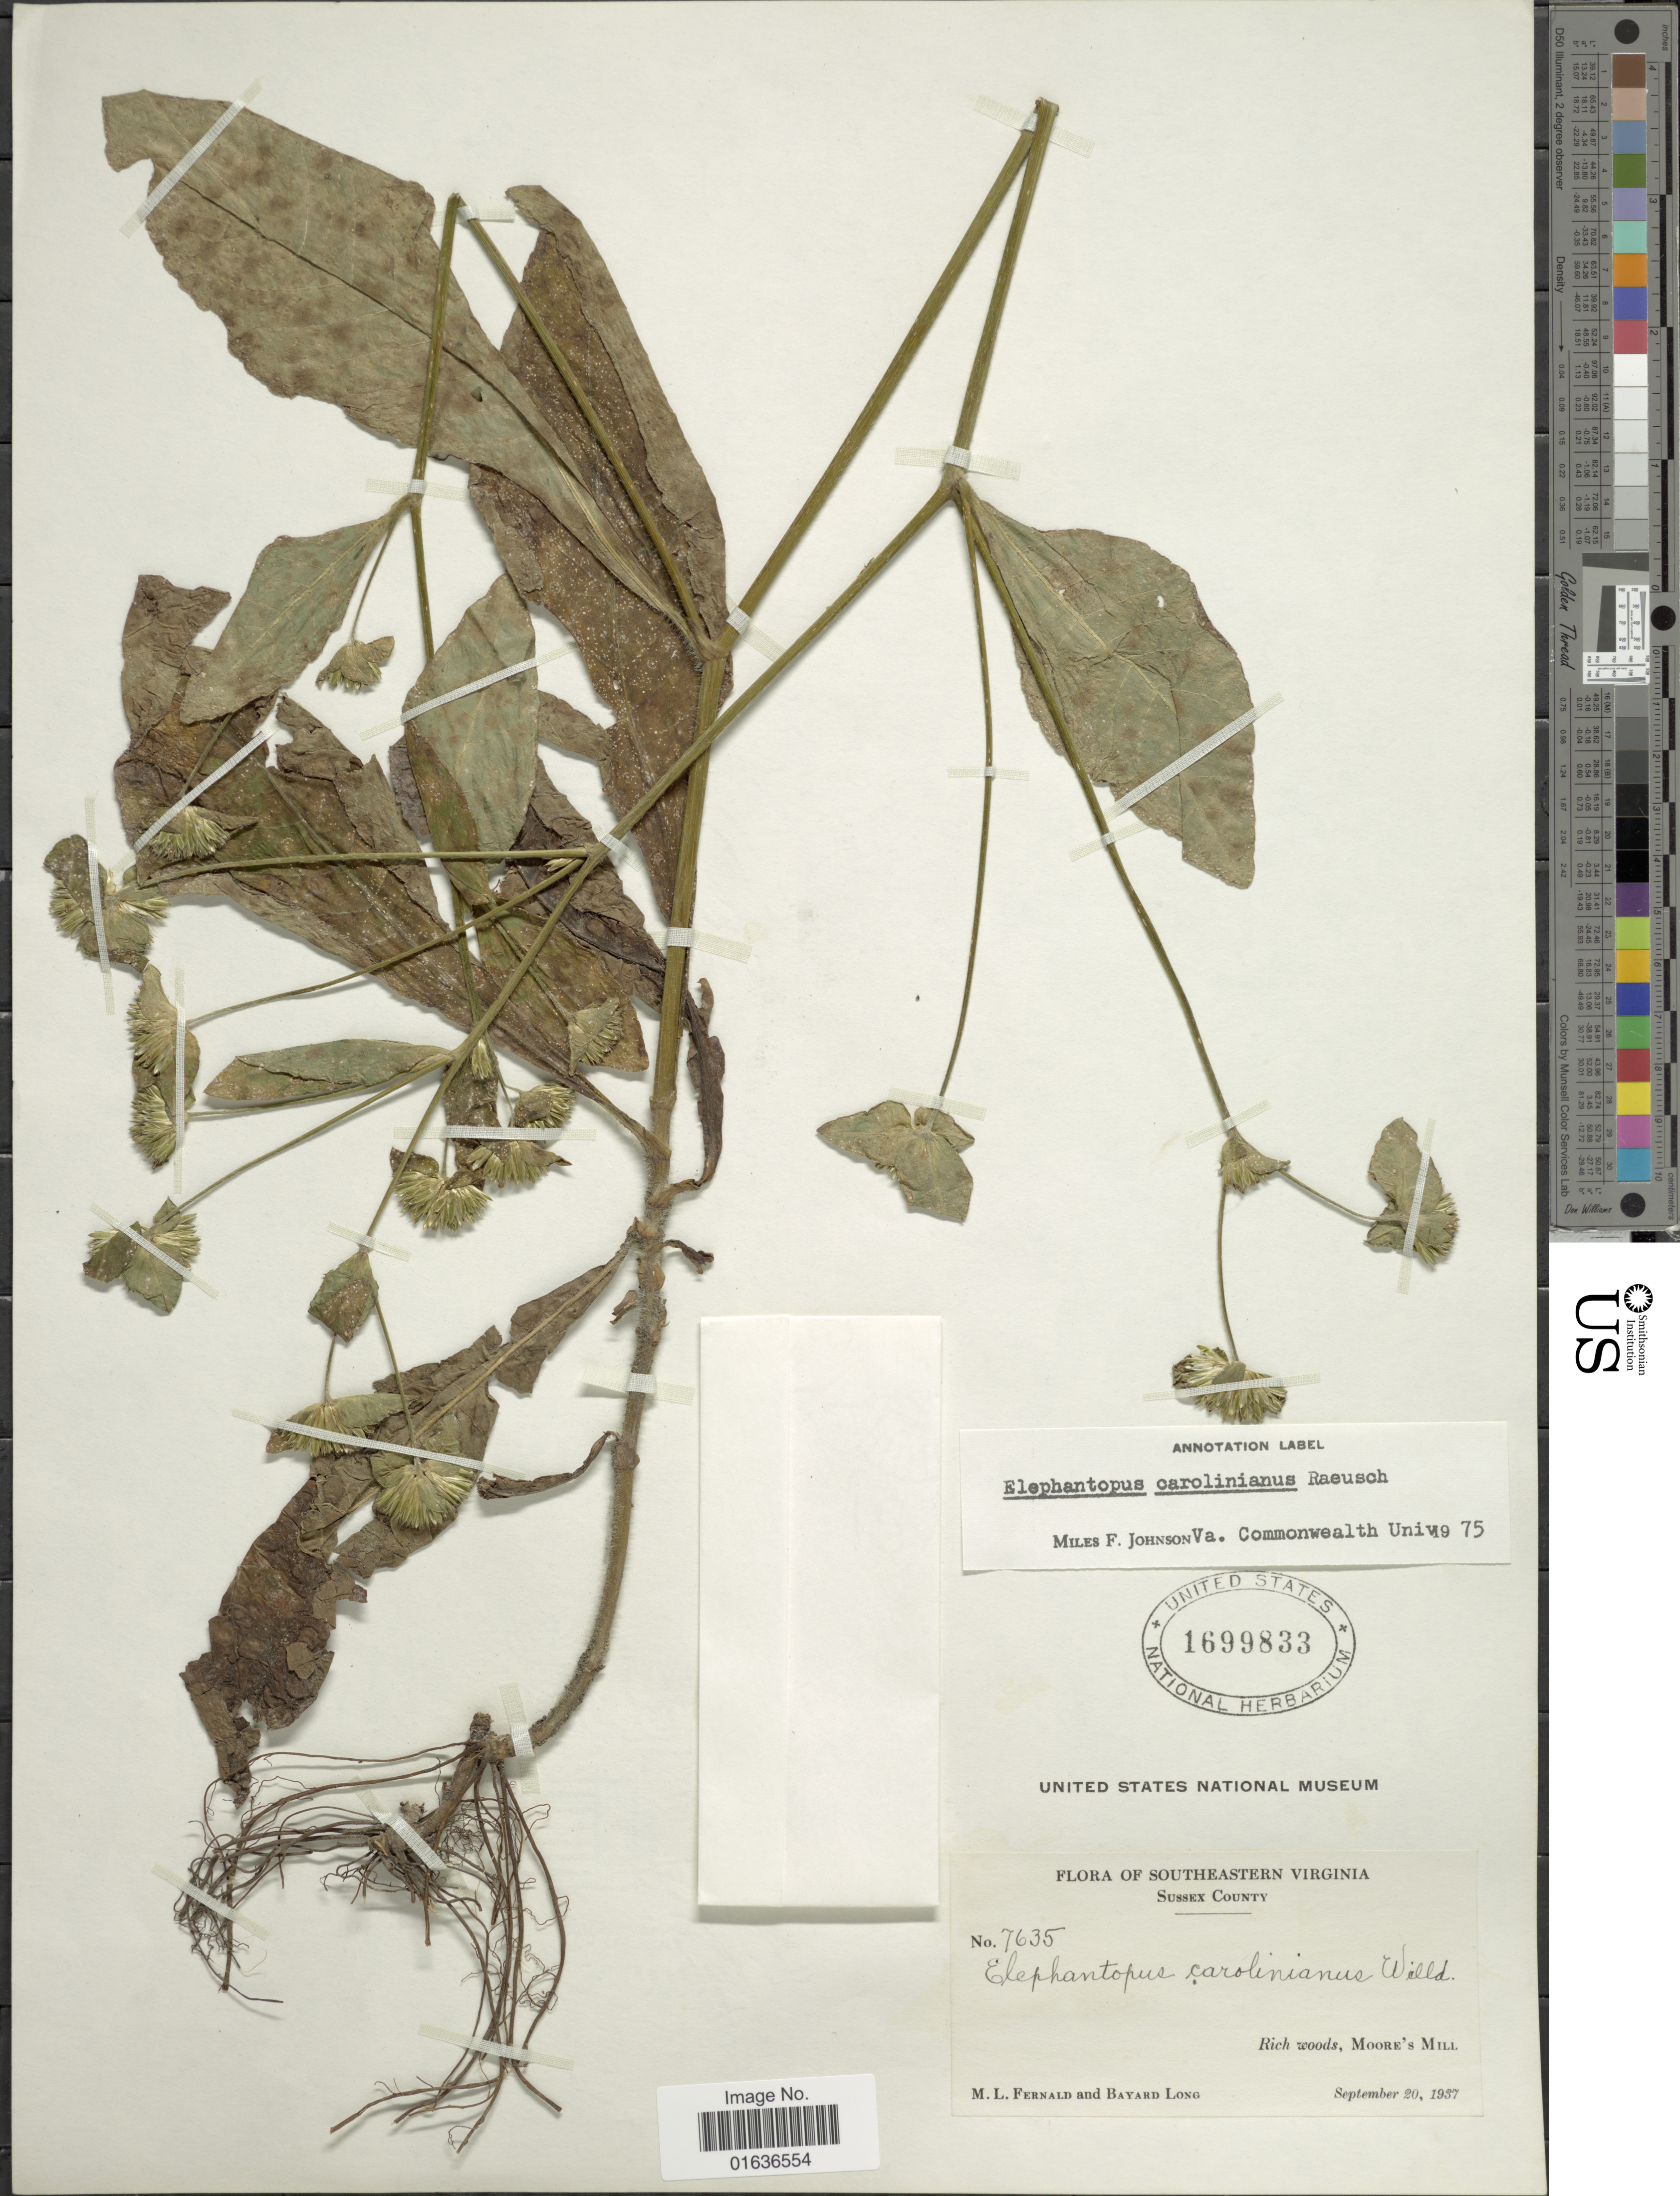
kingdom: Plantae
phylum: Tracheophyta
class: Magnoliopsida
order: Asterales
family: Asteraceae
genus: Elephantopus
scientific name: Elephantopus carolinianus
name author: Raeusch.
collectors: M. L. Fernald & B. Long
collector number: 7635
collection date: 1937-09-20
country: United States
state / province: Virginia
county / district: Sussex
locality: Southeastern Virginia, Sussex County, Rich woods, Moore's Mill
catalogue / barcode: US 1699833